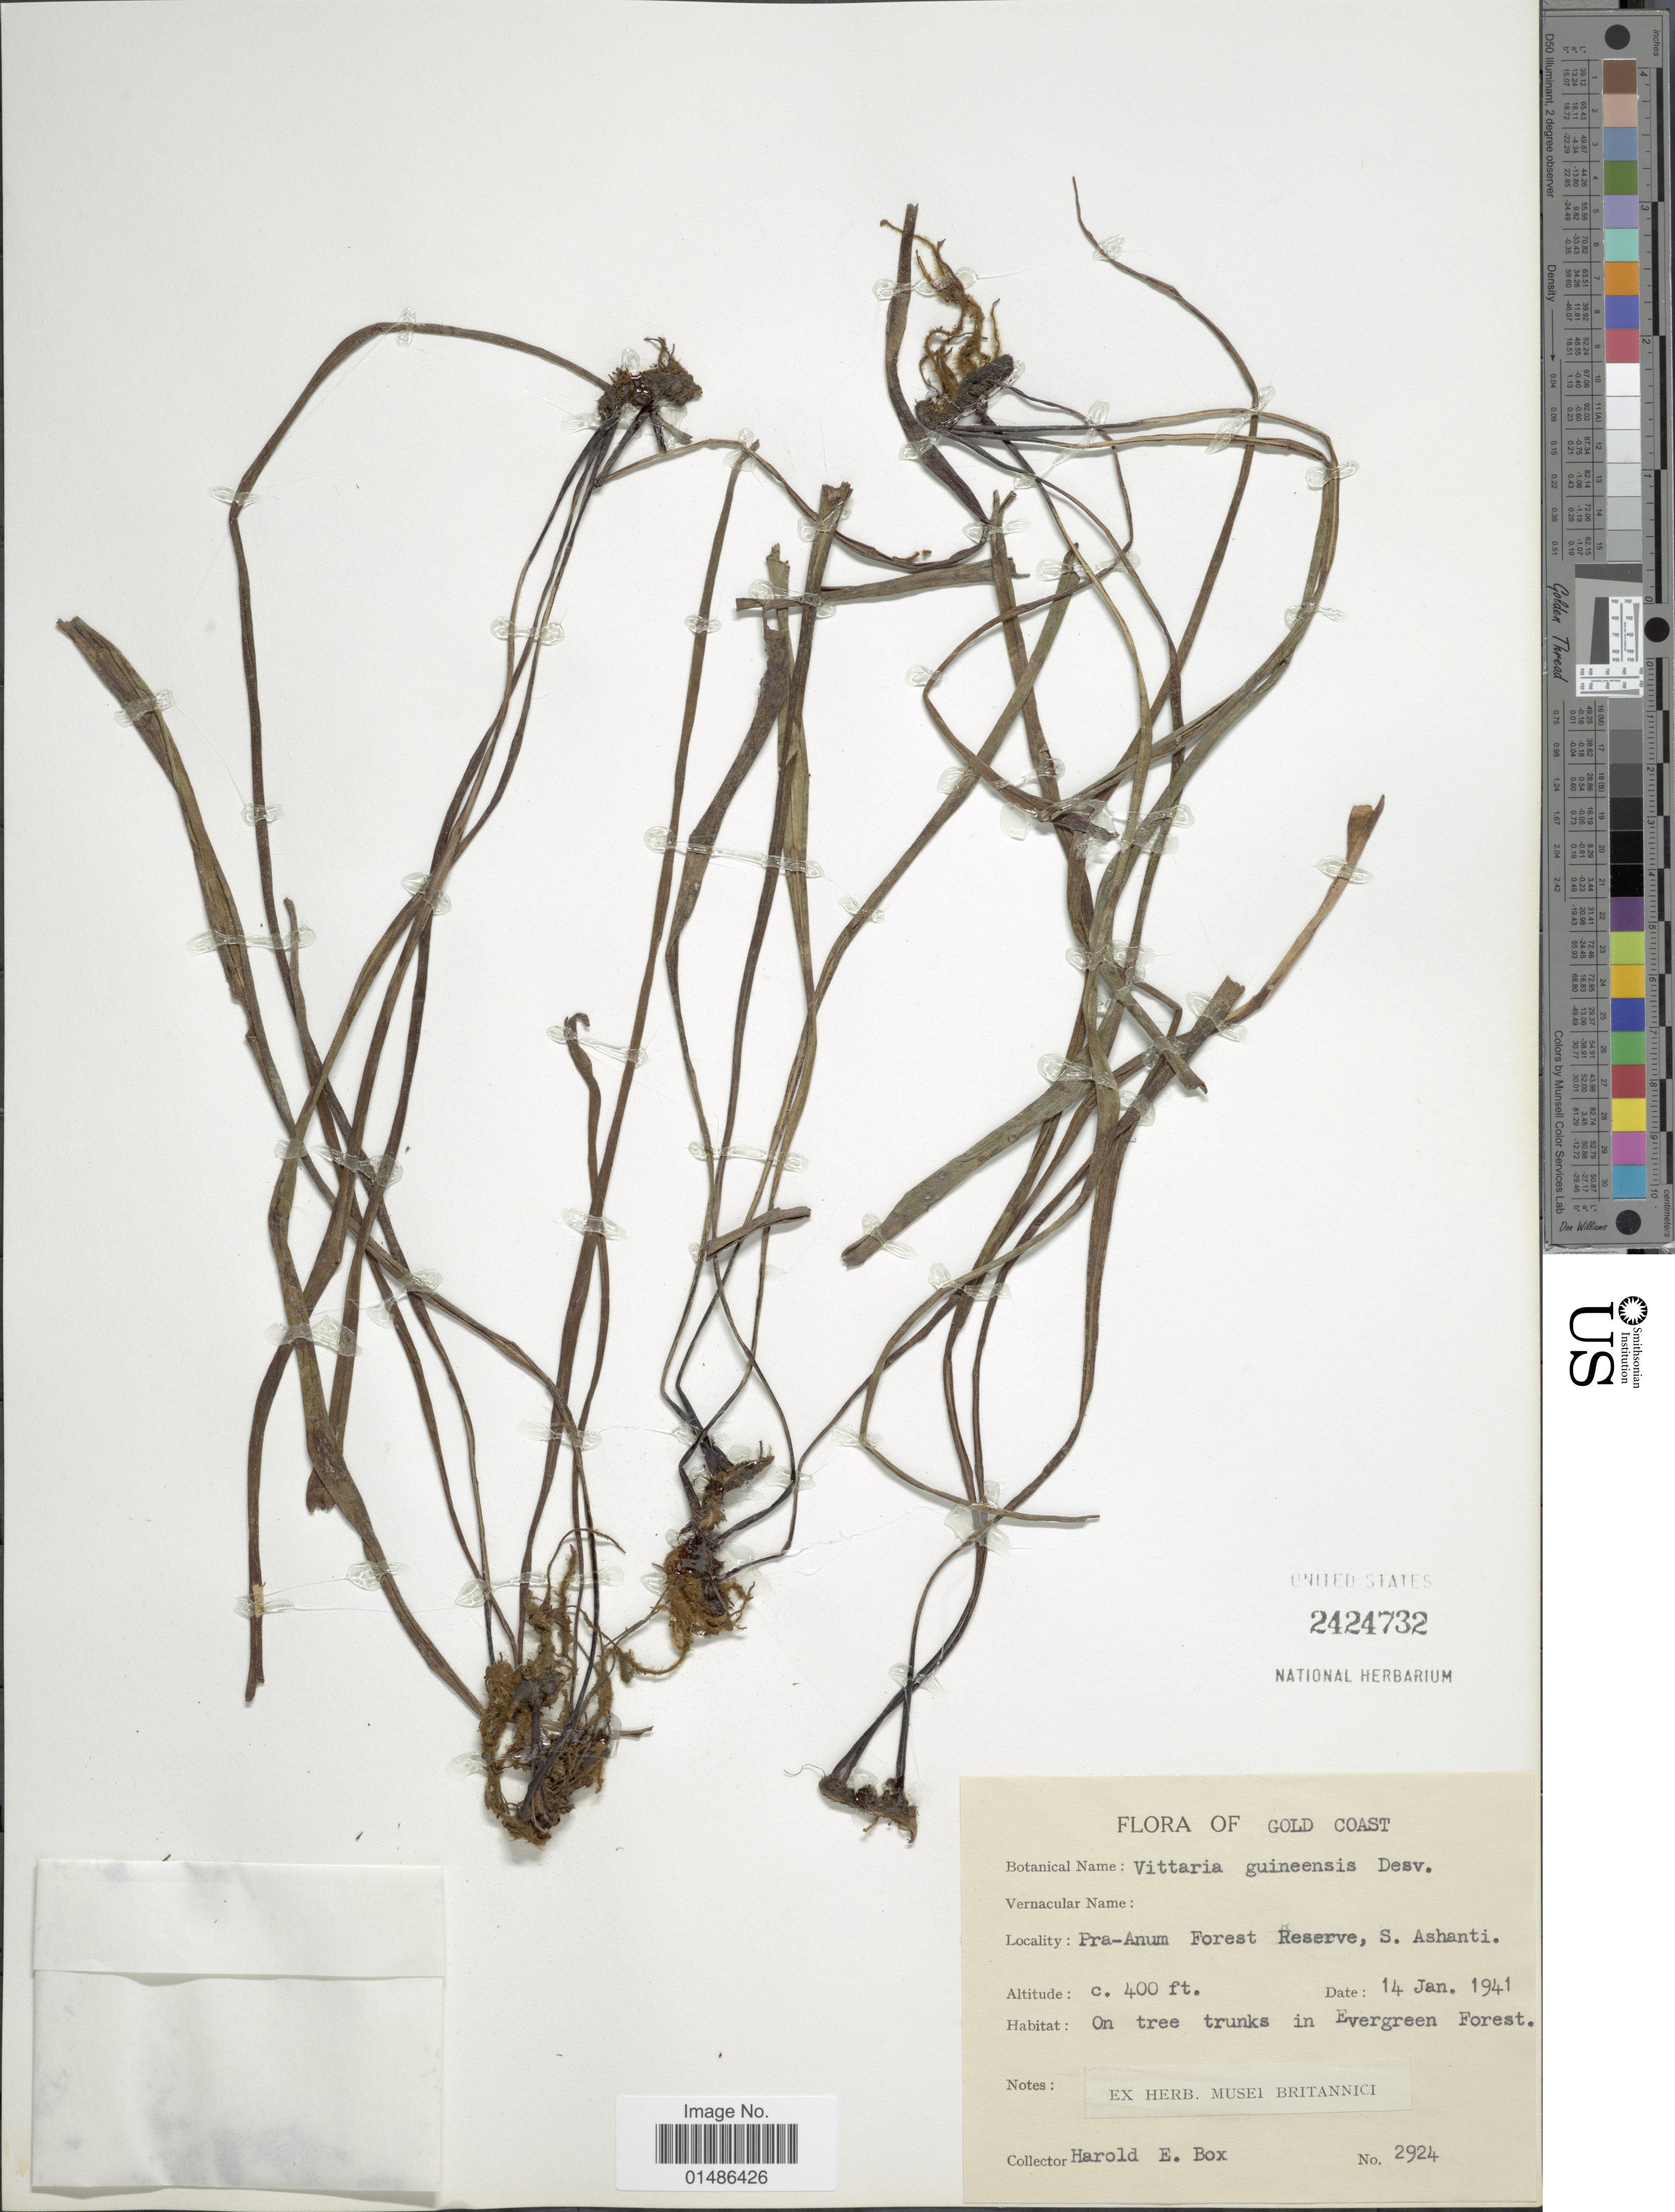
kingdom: Plantae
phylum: Tracheophyta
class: Polypodiopsida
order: Polypodiales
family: Pteridaceae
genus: Haplopteris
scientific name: Haplopteris guineensis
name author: (Desv.) E.H. Crane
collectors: H. E. Box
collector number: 2924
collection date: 1941-01-14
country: Ghana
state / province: Ashanti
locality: Gold Coast. Pra-Anum Forest Reserve, S. Ashanti.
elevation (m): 122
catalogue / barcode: US 2424732